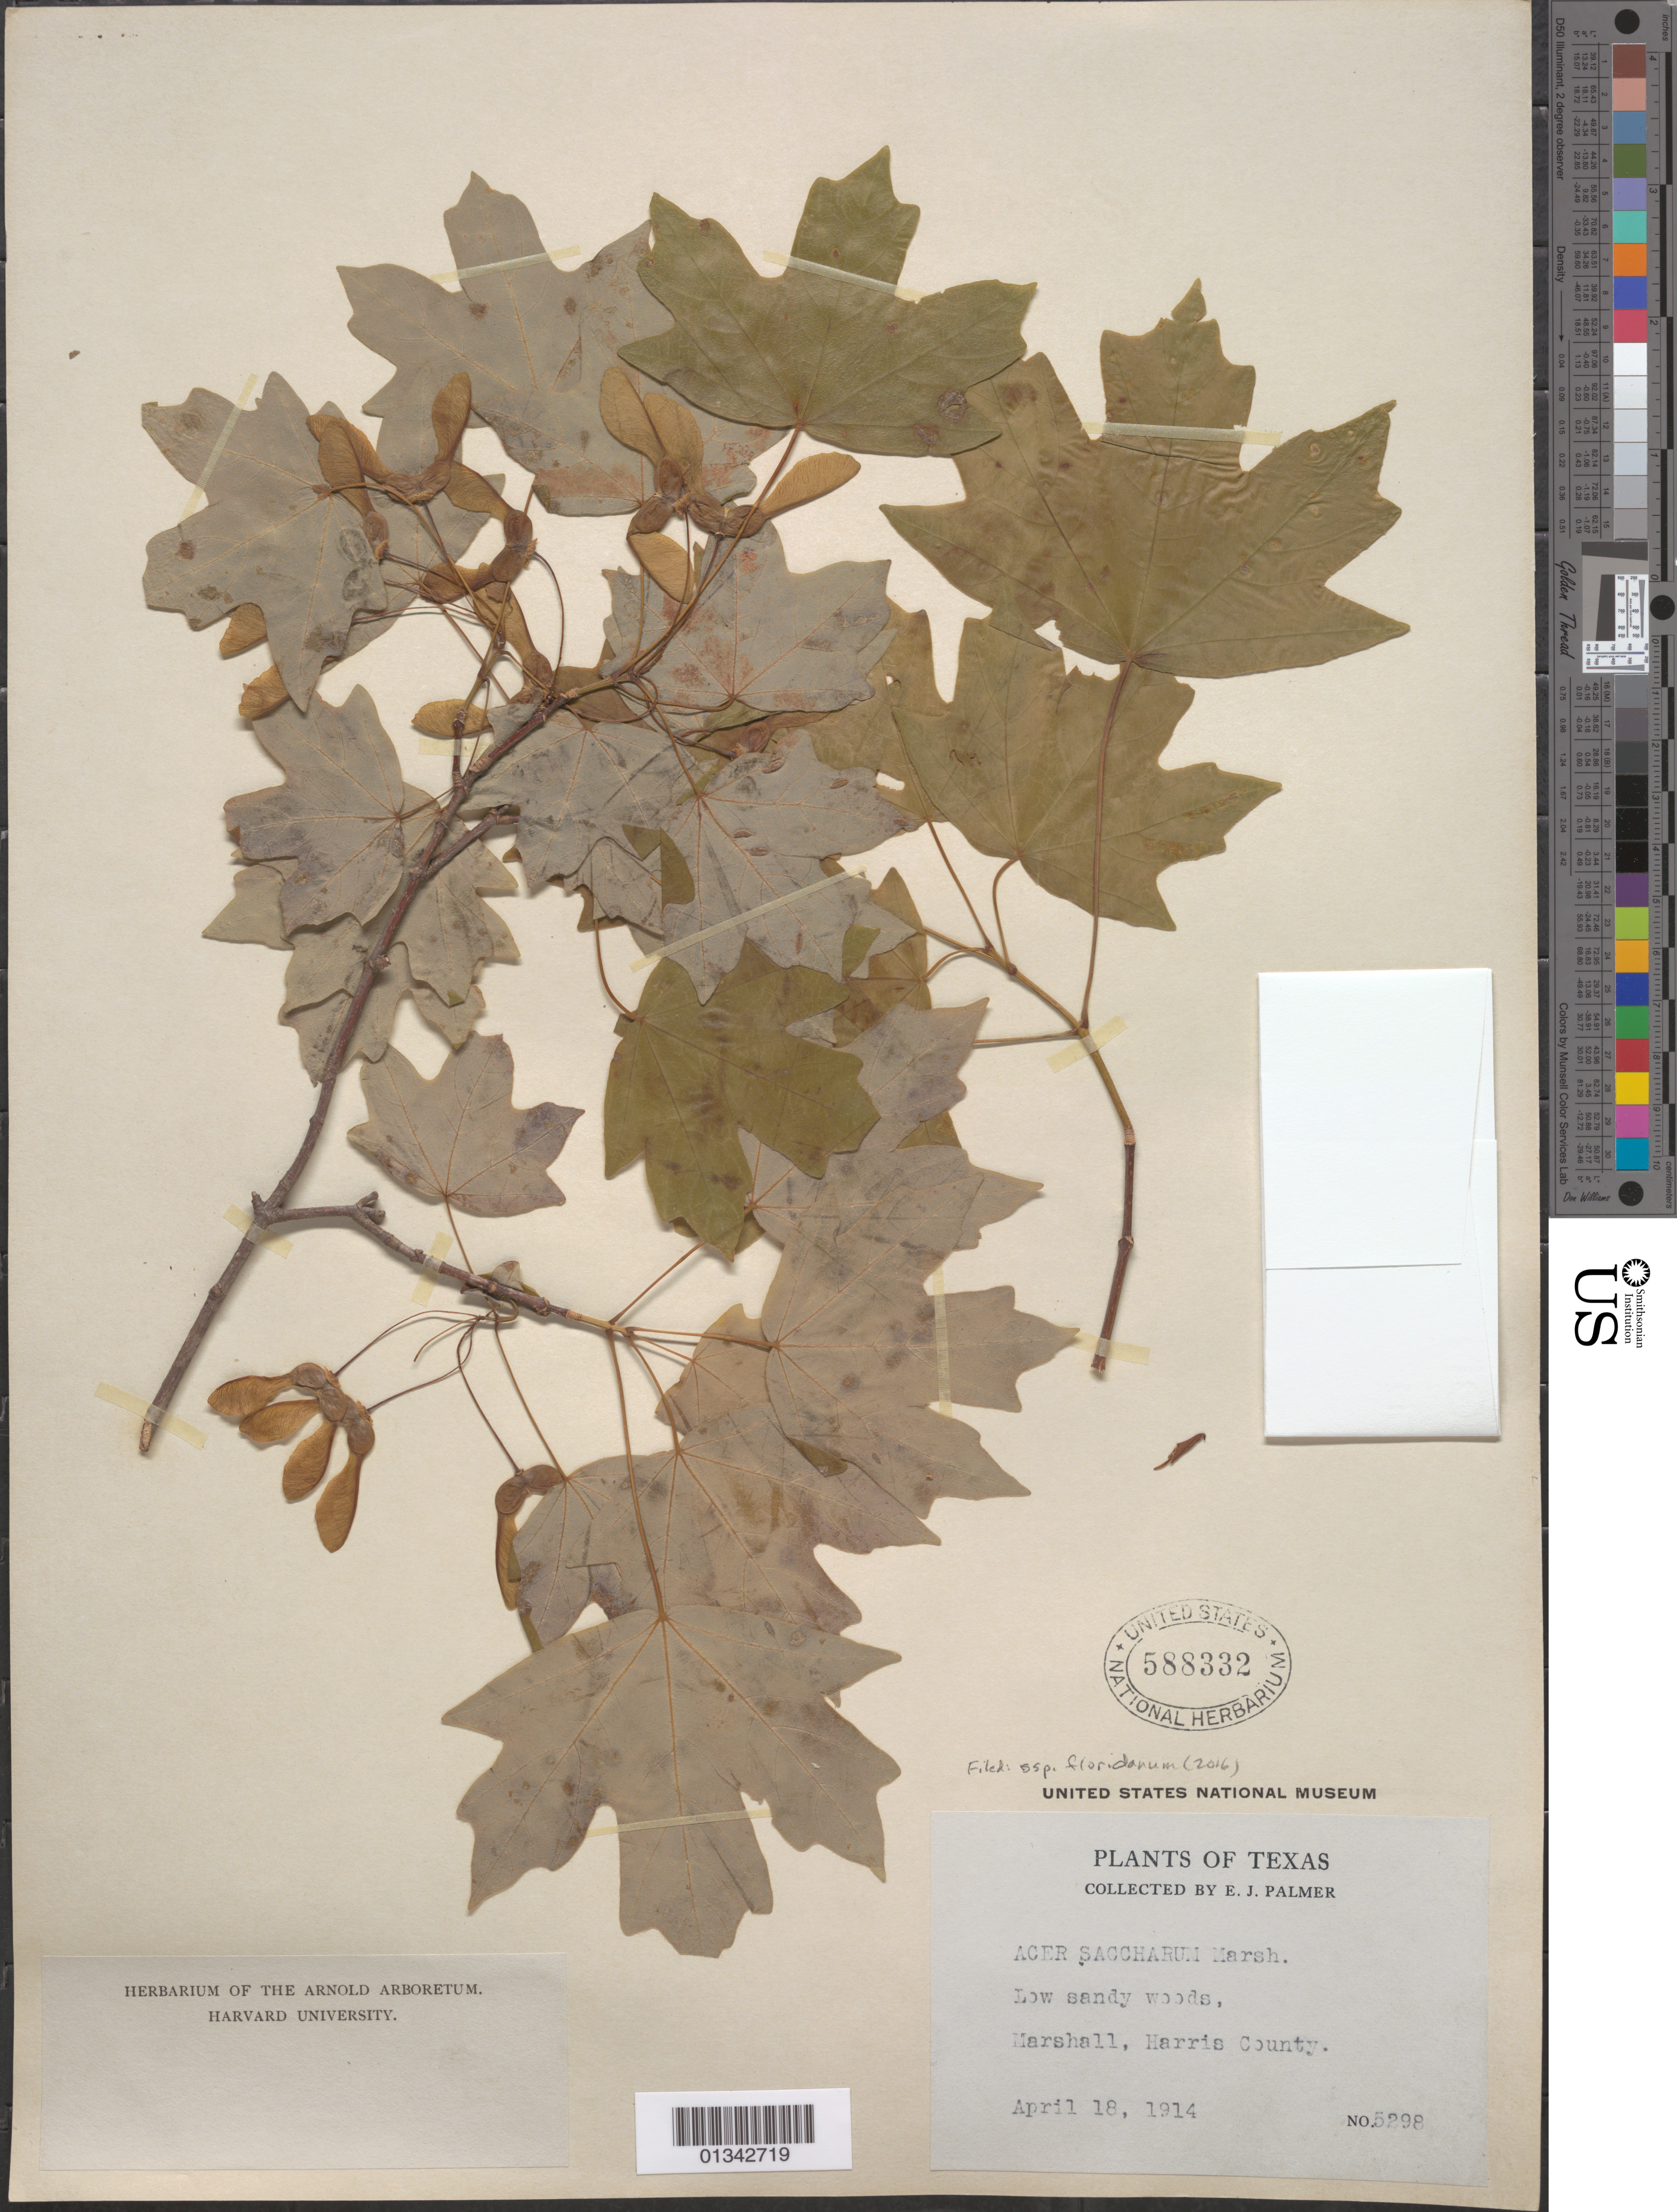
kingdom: Plantae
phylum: Tracheophyta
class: Magnoliopsida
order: Sapindales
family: Sapindaceae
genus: Acer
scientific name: Acer saccharum subsp. floridanum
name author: (Chapm.) Desmarais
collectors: E. J. Palmer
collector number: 5298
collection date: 1914-04-18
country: United States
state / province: Texas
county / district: Harris County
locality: Harris County, Marshall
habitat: Low sandy woods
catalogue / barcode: US 588332